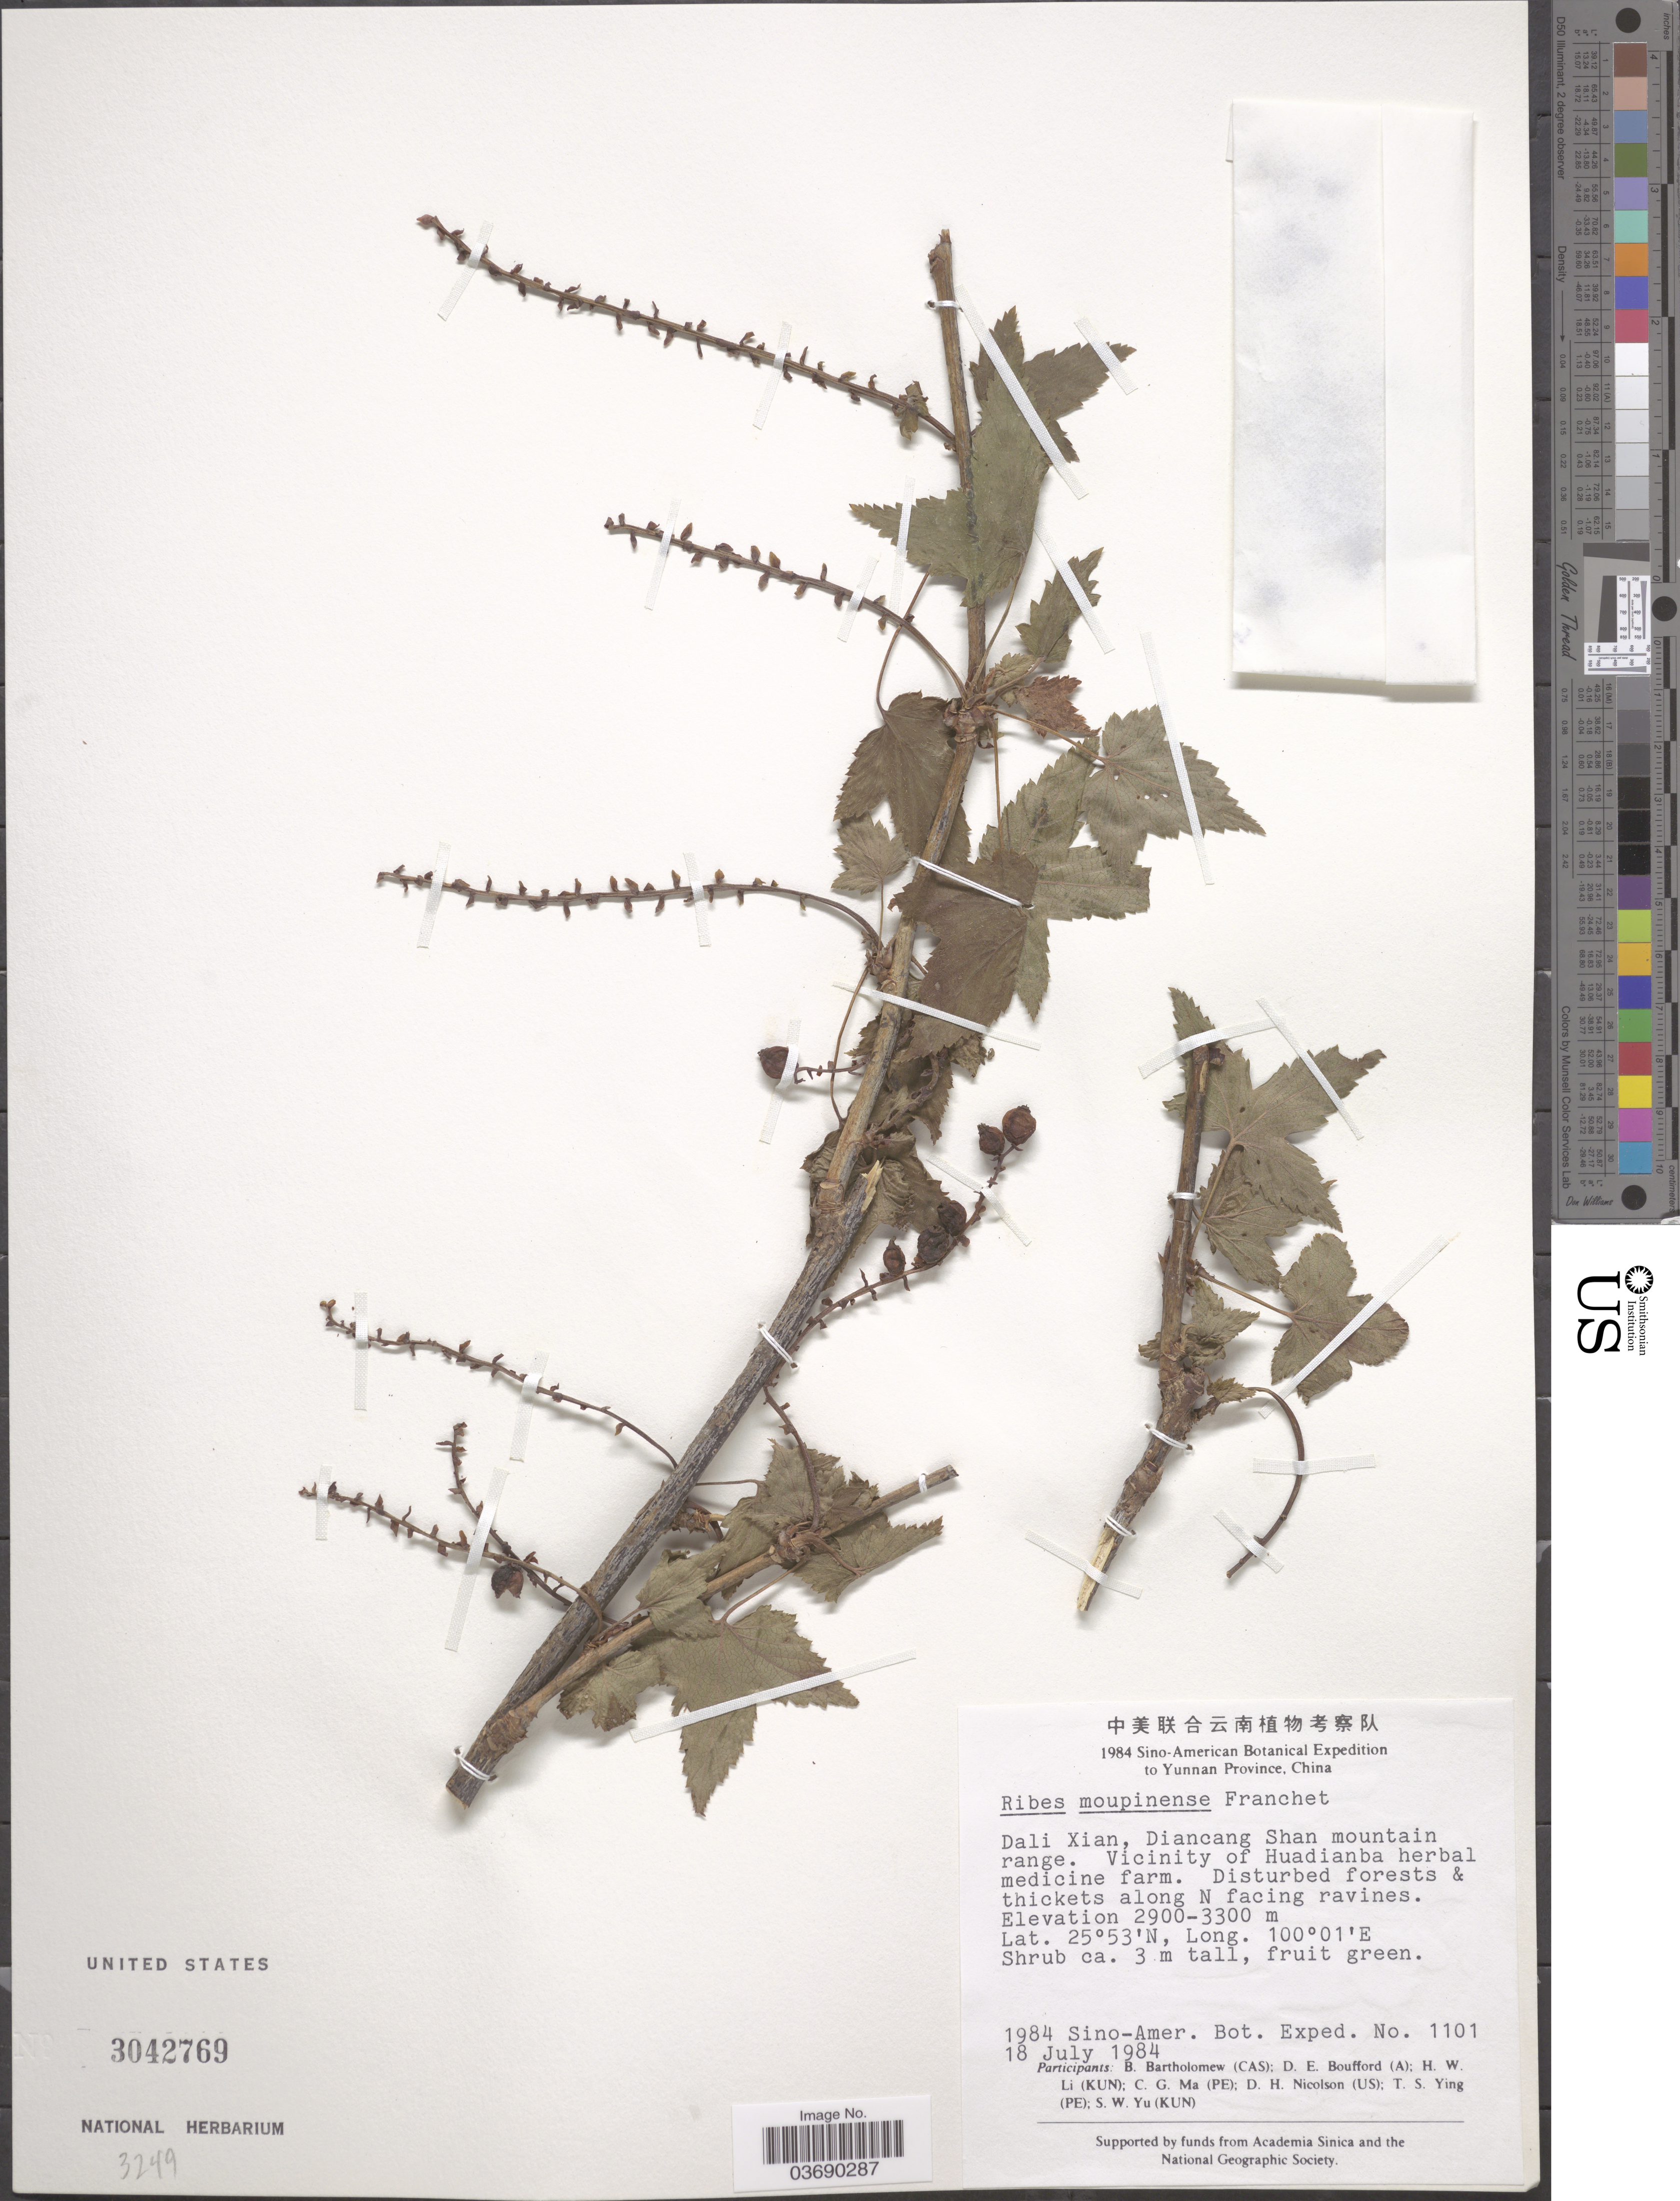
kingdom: Plantae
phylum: Tracheophyta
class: Magnoliopsida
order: Saxifragales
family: Grossulariaceae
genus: Ribes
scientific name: Ribes moupinense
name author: Franch.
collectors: Sino-Amer. Bot. Exped. 1984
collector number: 1101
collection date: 1984-07-18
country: China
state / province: Yunnan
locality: Dali Xian, Diancang Shan mountain range. Vicinity of Huadianba herbal medicine farm. Along N facing ravines.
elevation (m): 2900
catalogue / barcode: US 3042769